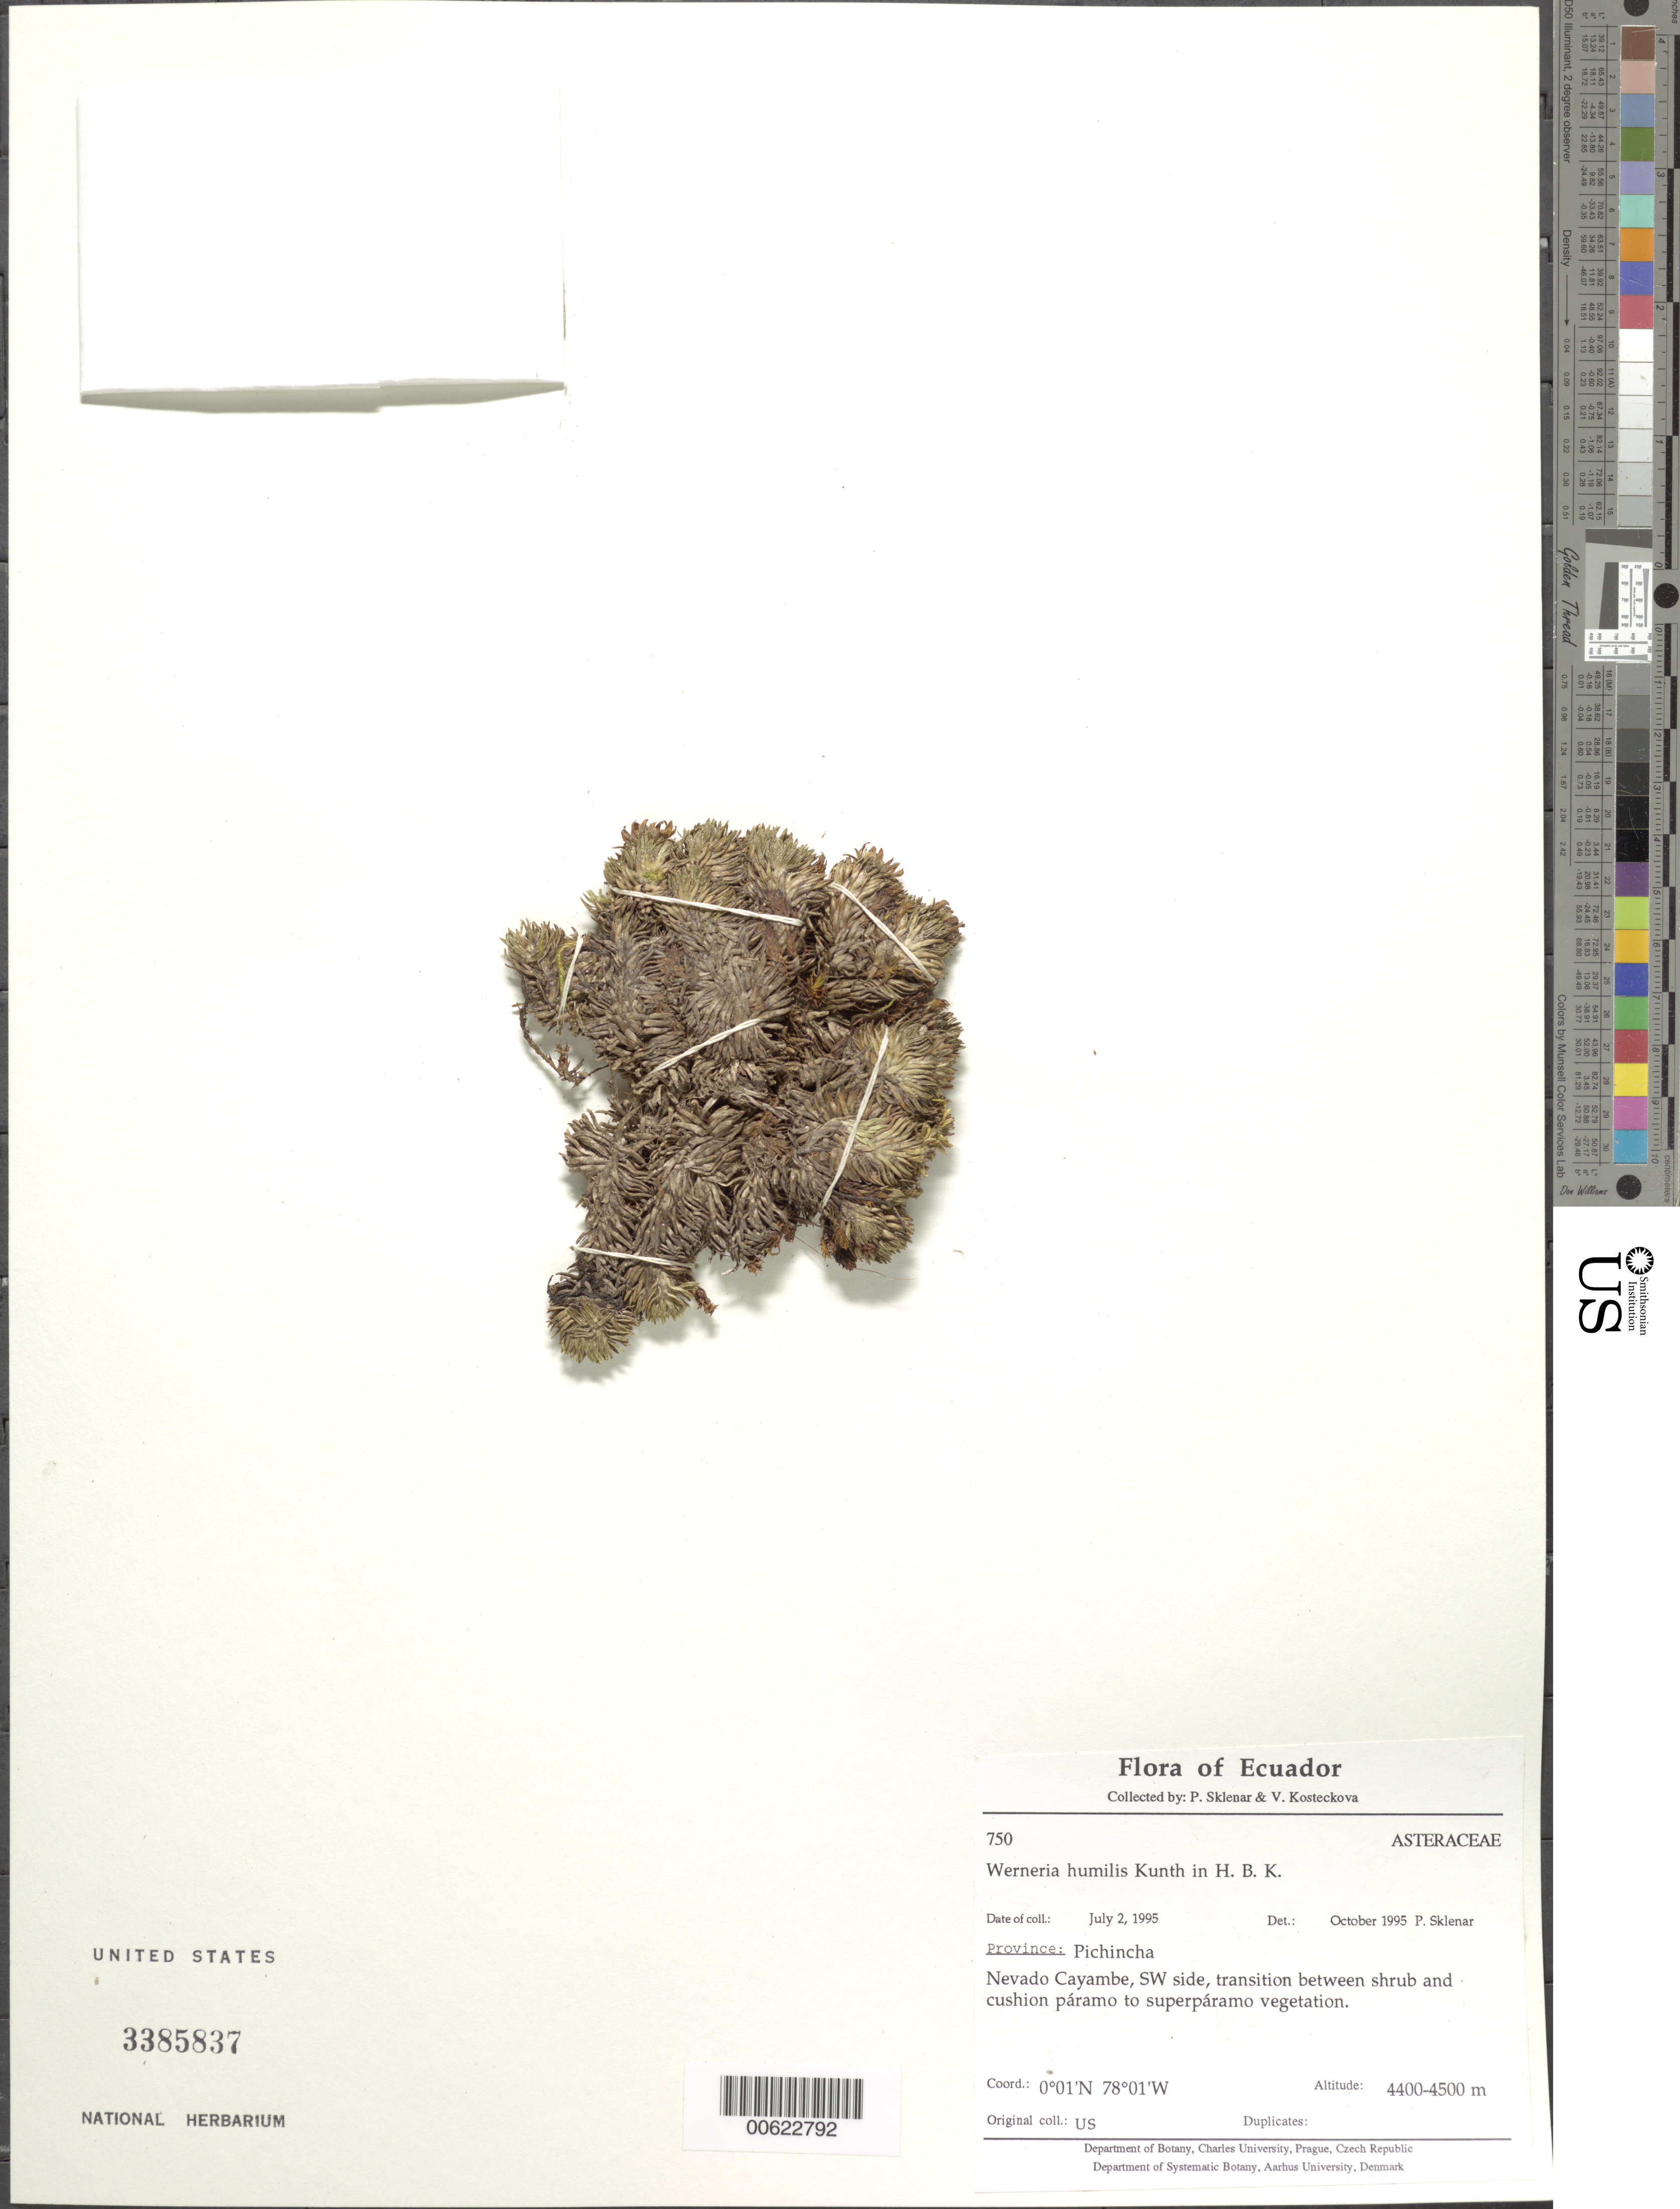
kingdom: Plantae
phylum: Tracheophyta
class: Magnoliopsida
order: Asterales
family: Asteraceae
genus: Xenophyllum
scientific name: Xenophyllum humile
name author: (Kunth) V.A. Funk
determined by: Funk, Vicki A., (BOT), Smithsonian Institution - National Museum of Natural History (UNITED STATES)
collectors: P. Sklenár & V. Sklenárová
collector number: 750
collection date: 1995-07-02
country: Ecuador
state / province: Pichincha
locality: Nevado Cayambe, SW side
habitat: transition betw. shrub and cushion paramo to superparamo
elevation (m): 4400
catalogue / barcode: US 3385837